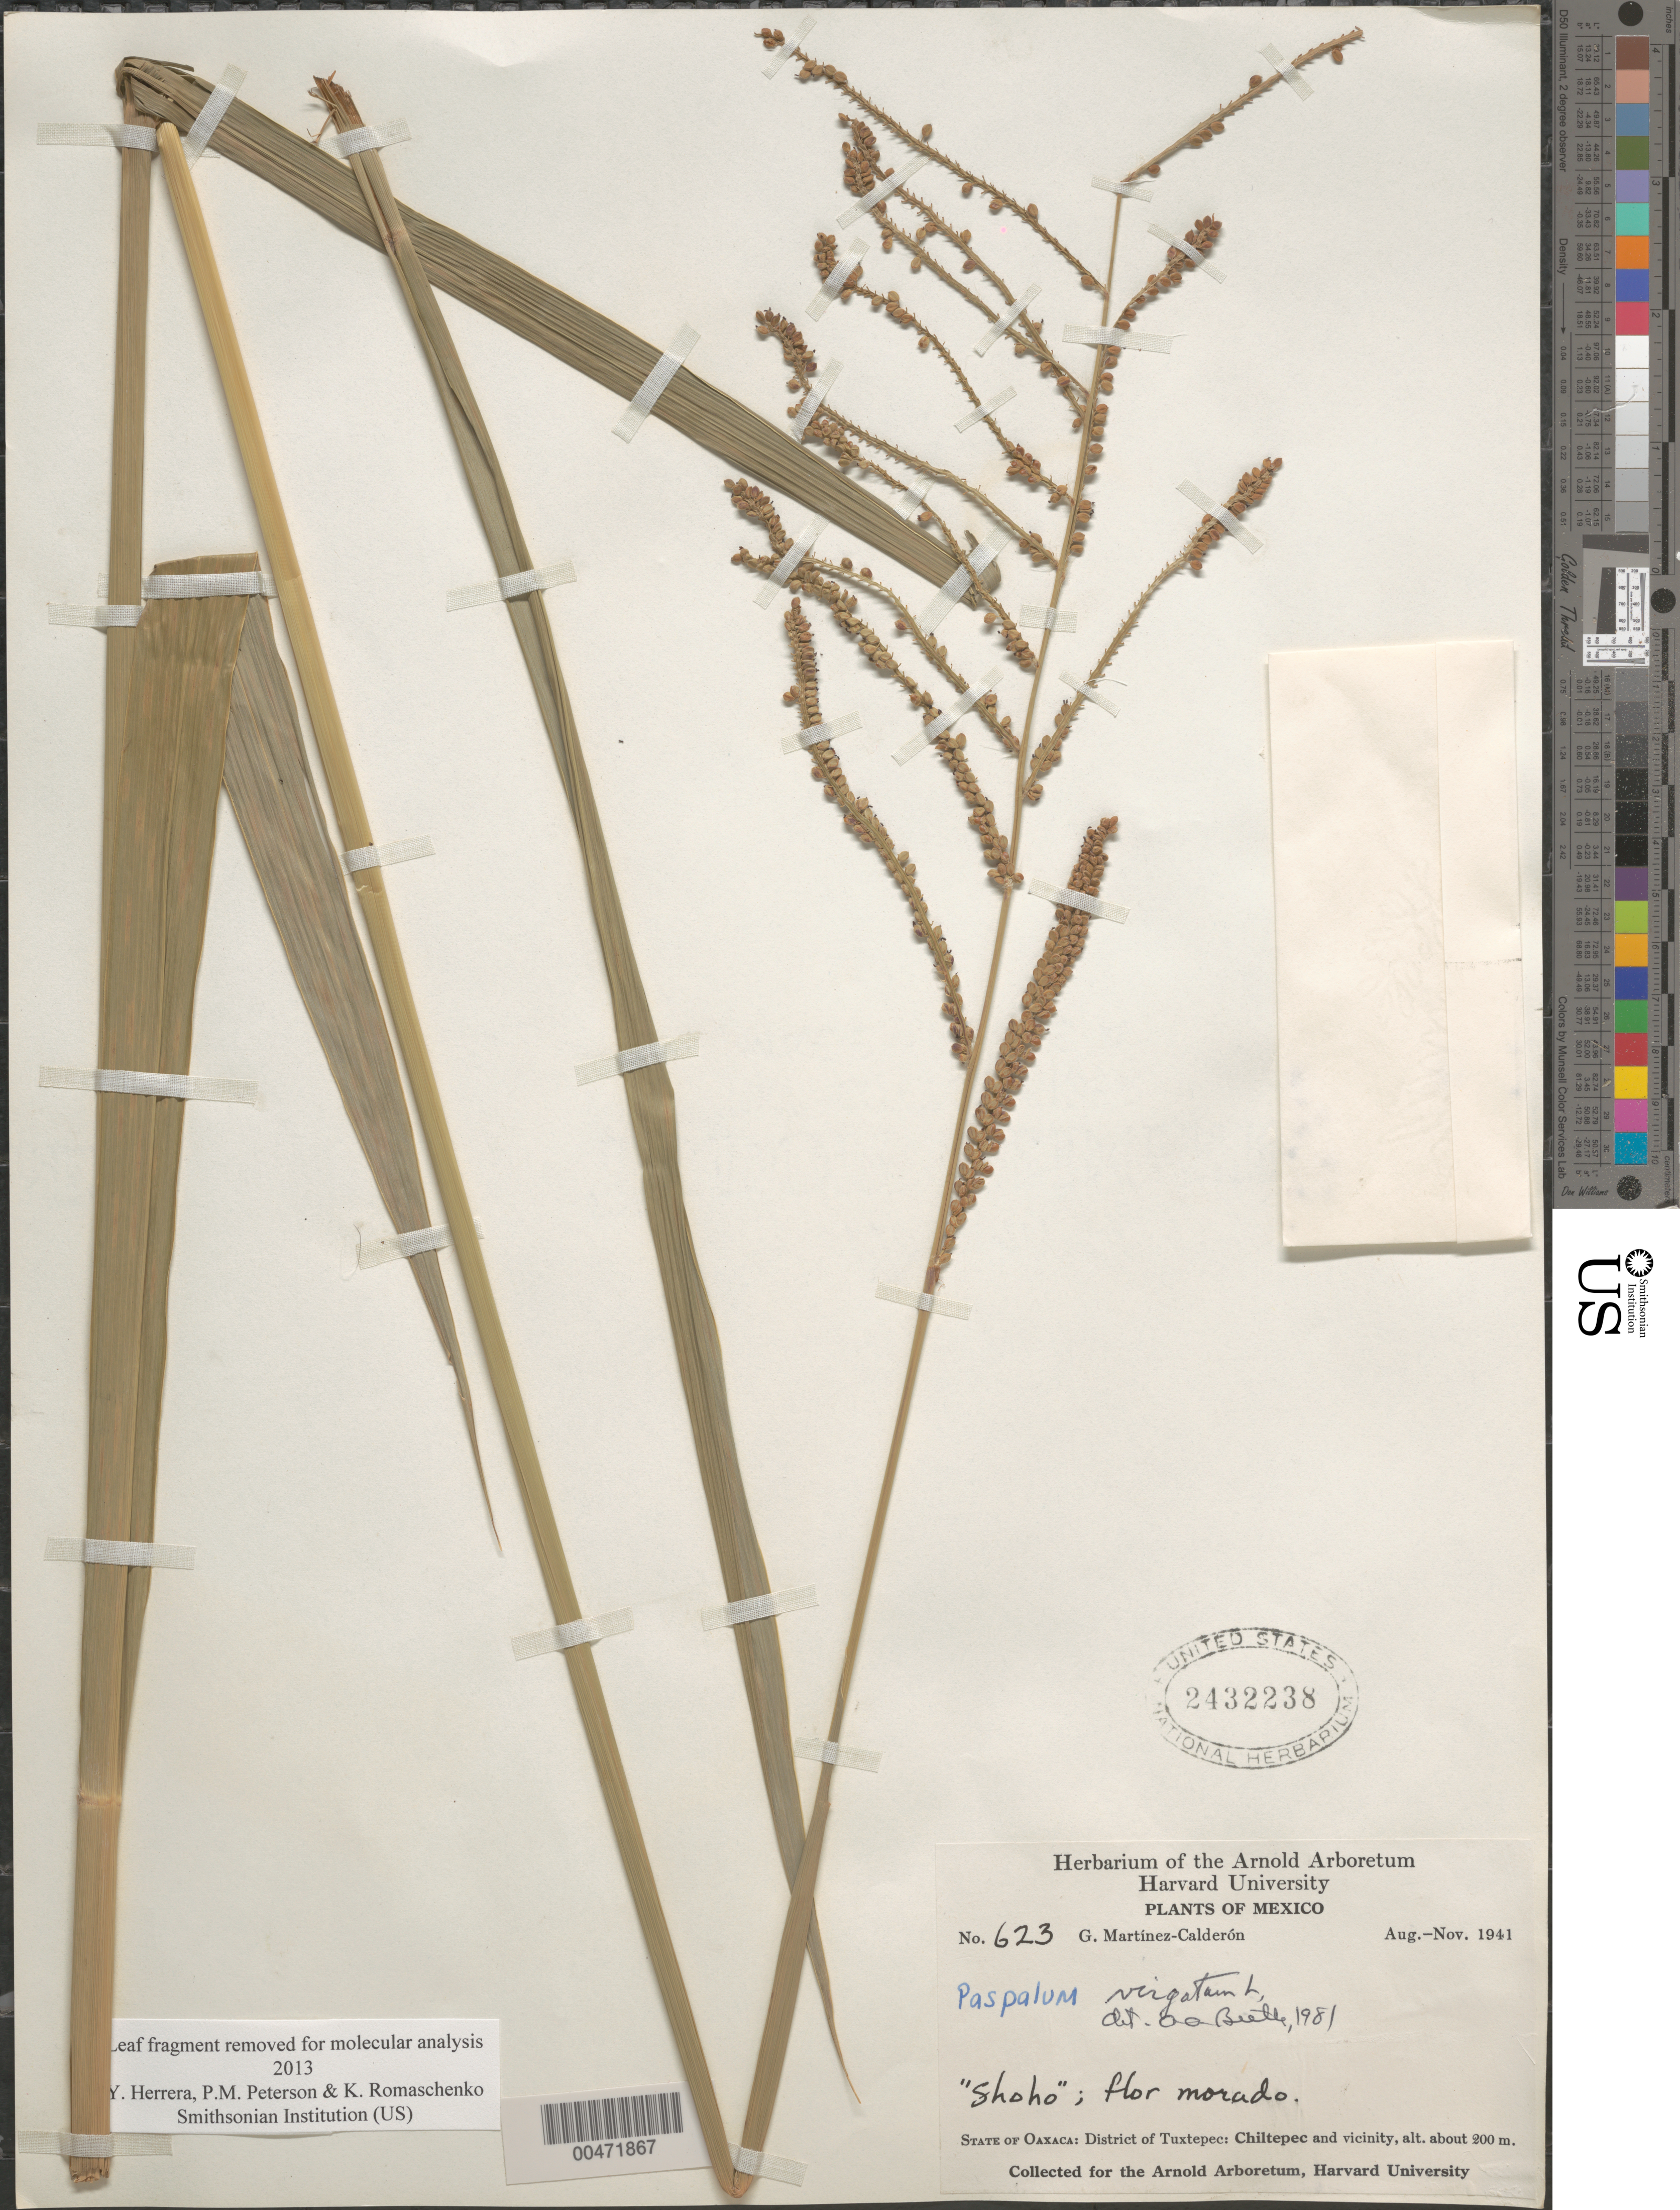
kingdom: Plantae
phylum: Tracheophyta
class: Liliopsida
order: Poales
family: Poaceae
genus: Paspalum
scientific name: Paspalum virgatum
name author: L.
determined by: Beetle, Alan A.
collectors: G. Martínez Calderón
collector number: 623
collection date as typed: Aug 1941 to Nov 1941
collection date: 1941-08/1941-11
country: Mexico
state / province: Oaxaca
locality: Tuxtepec Dist: Chiltepec & vicinity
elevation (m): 200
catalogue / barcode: US 2432238